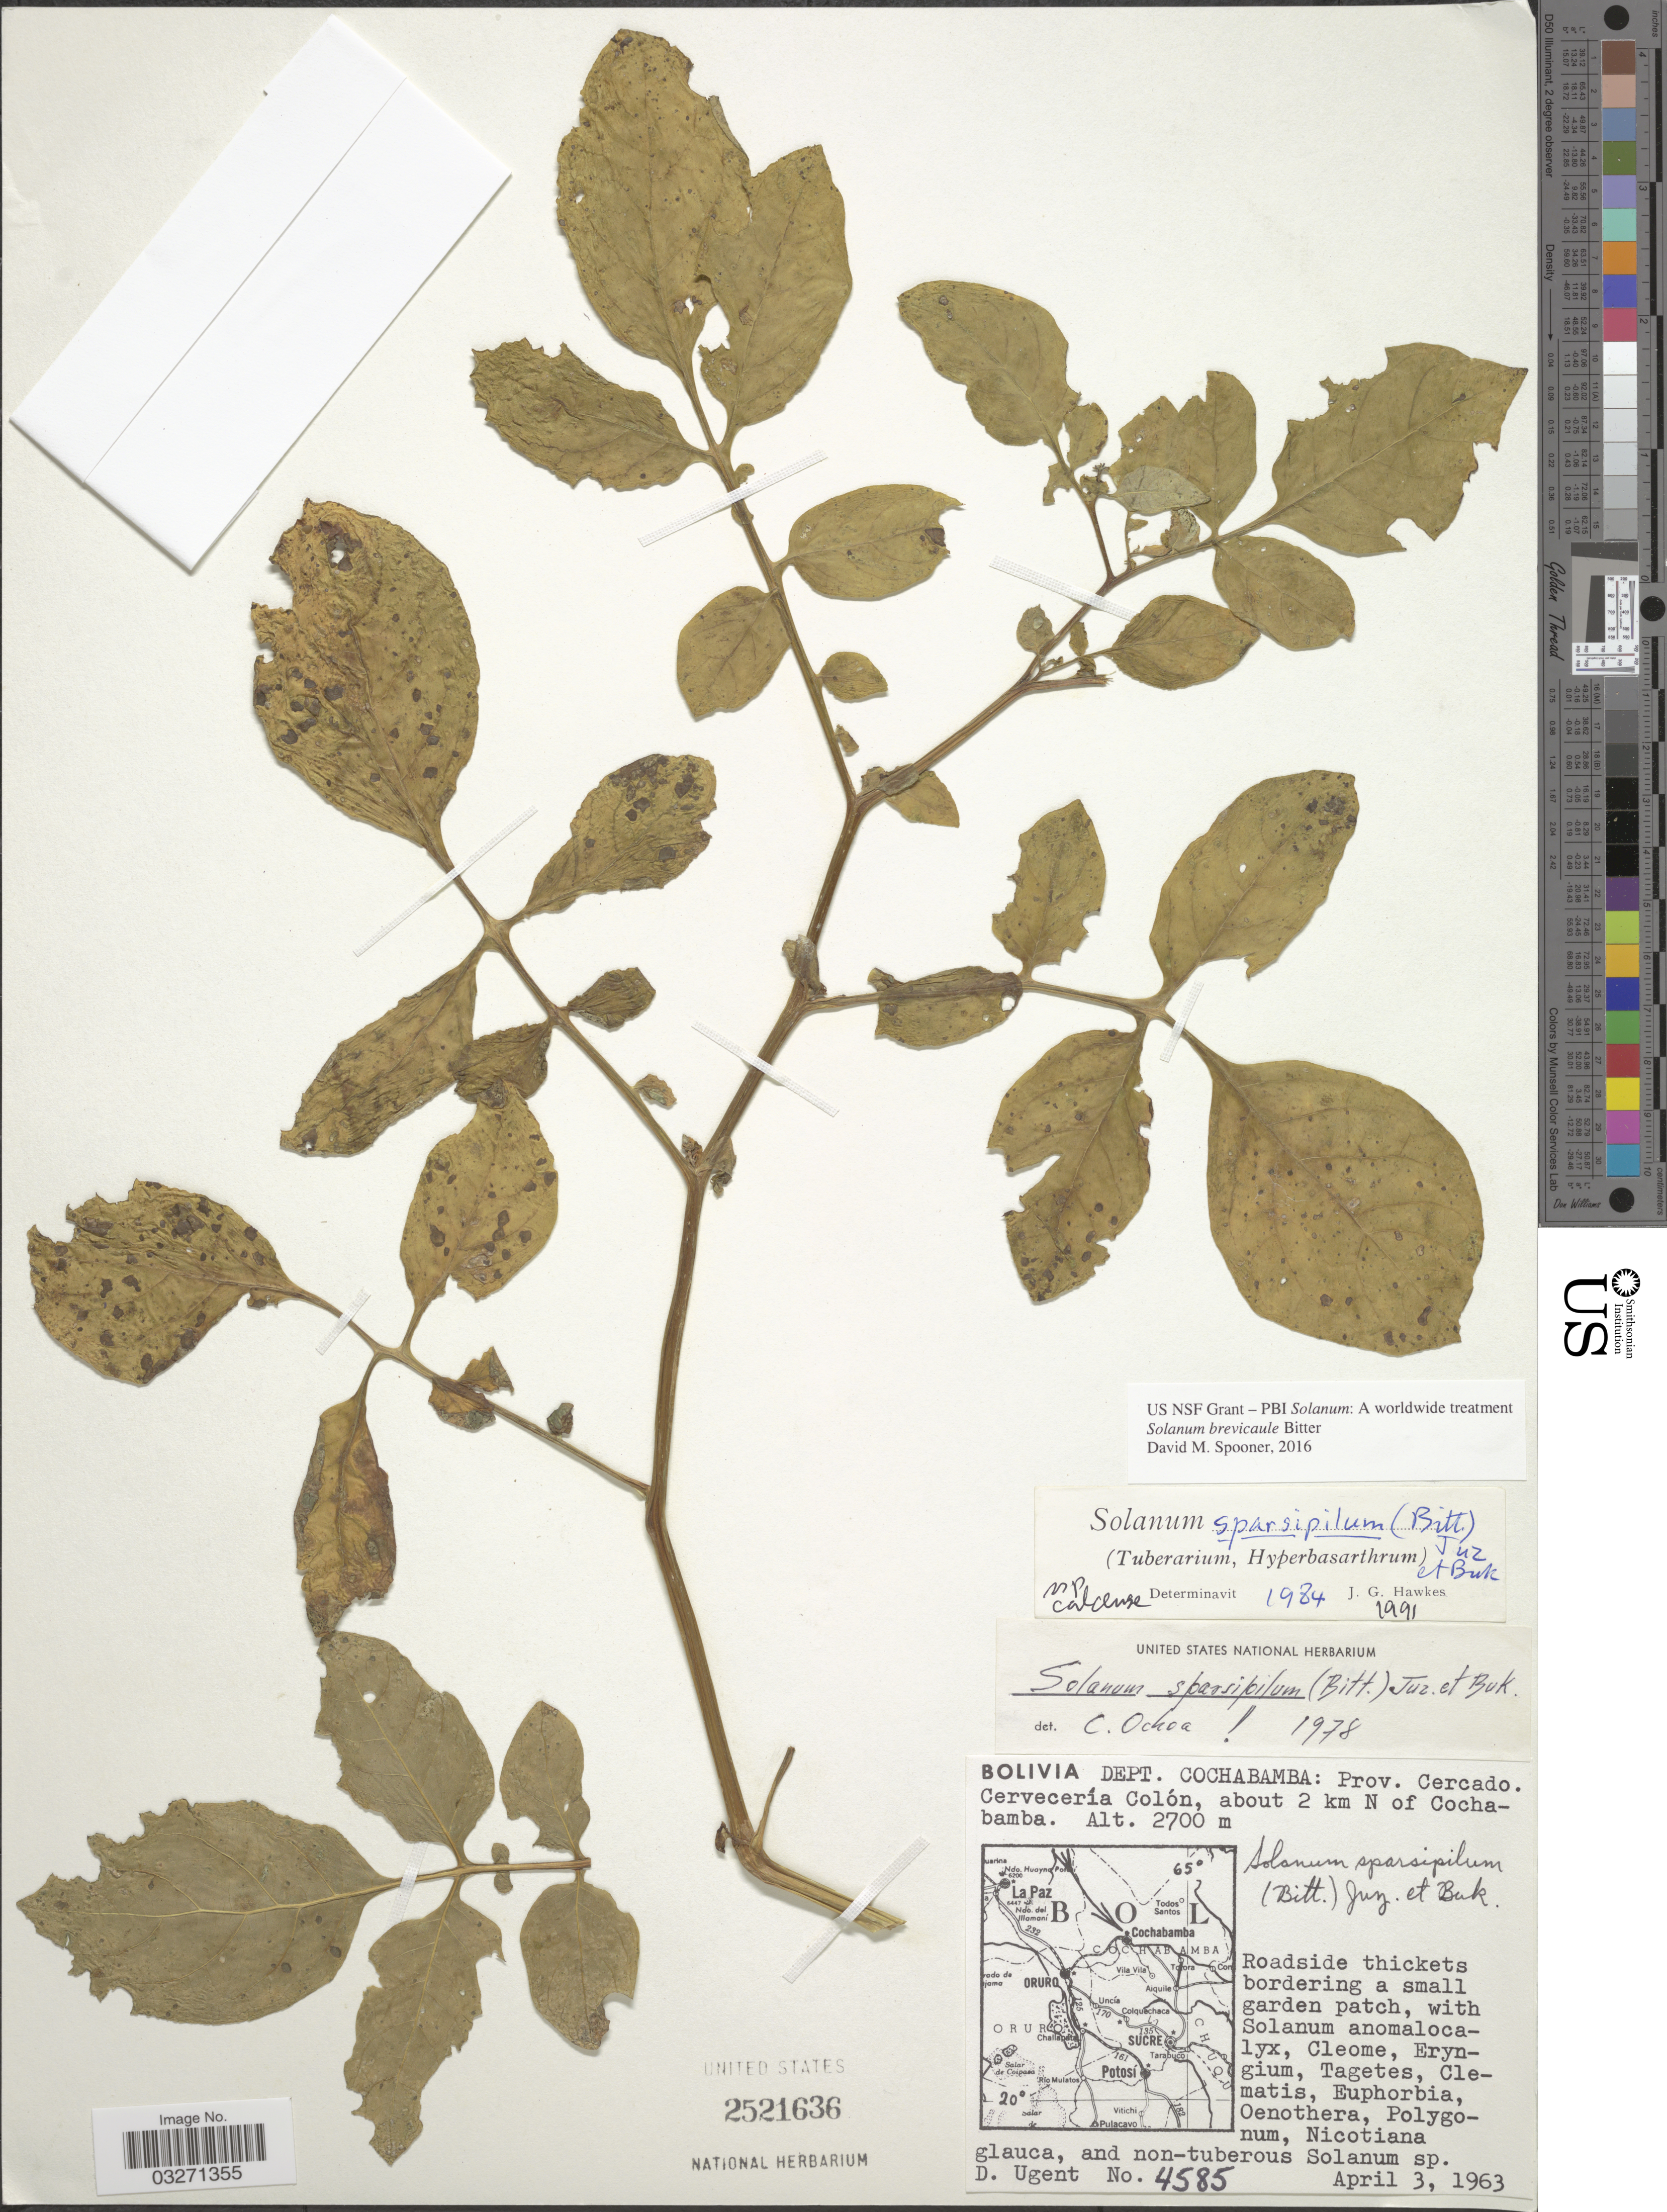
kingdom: Plantae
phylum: Tracheophyta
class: Magnoliopsida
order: Solanales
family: Solanaceae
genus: Solanum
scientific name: Solanum brevicaule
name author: Bitter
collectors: D. Ugent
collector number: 4585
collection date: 1963-04-03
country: Bolivia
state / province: Cochabamba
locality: Dept. Cochabamba: Prov. Cercado. Cervecería Colón, about 2 km N of Cochabamba.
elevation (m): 2700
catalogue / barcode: US 2521636